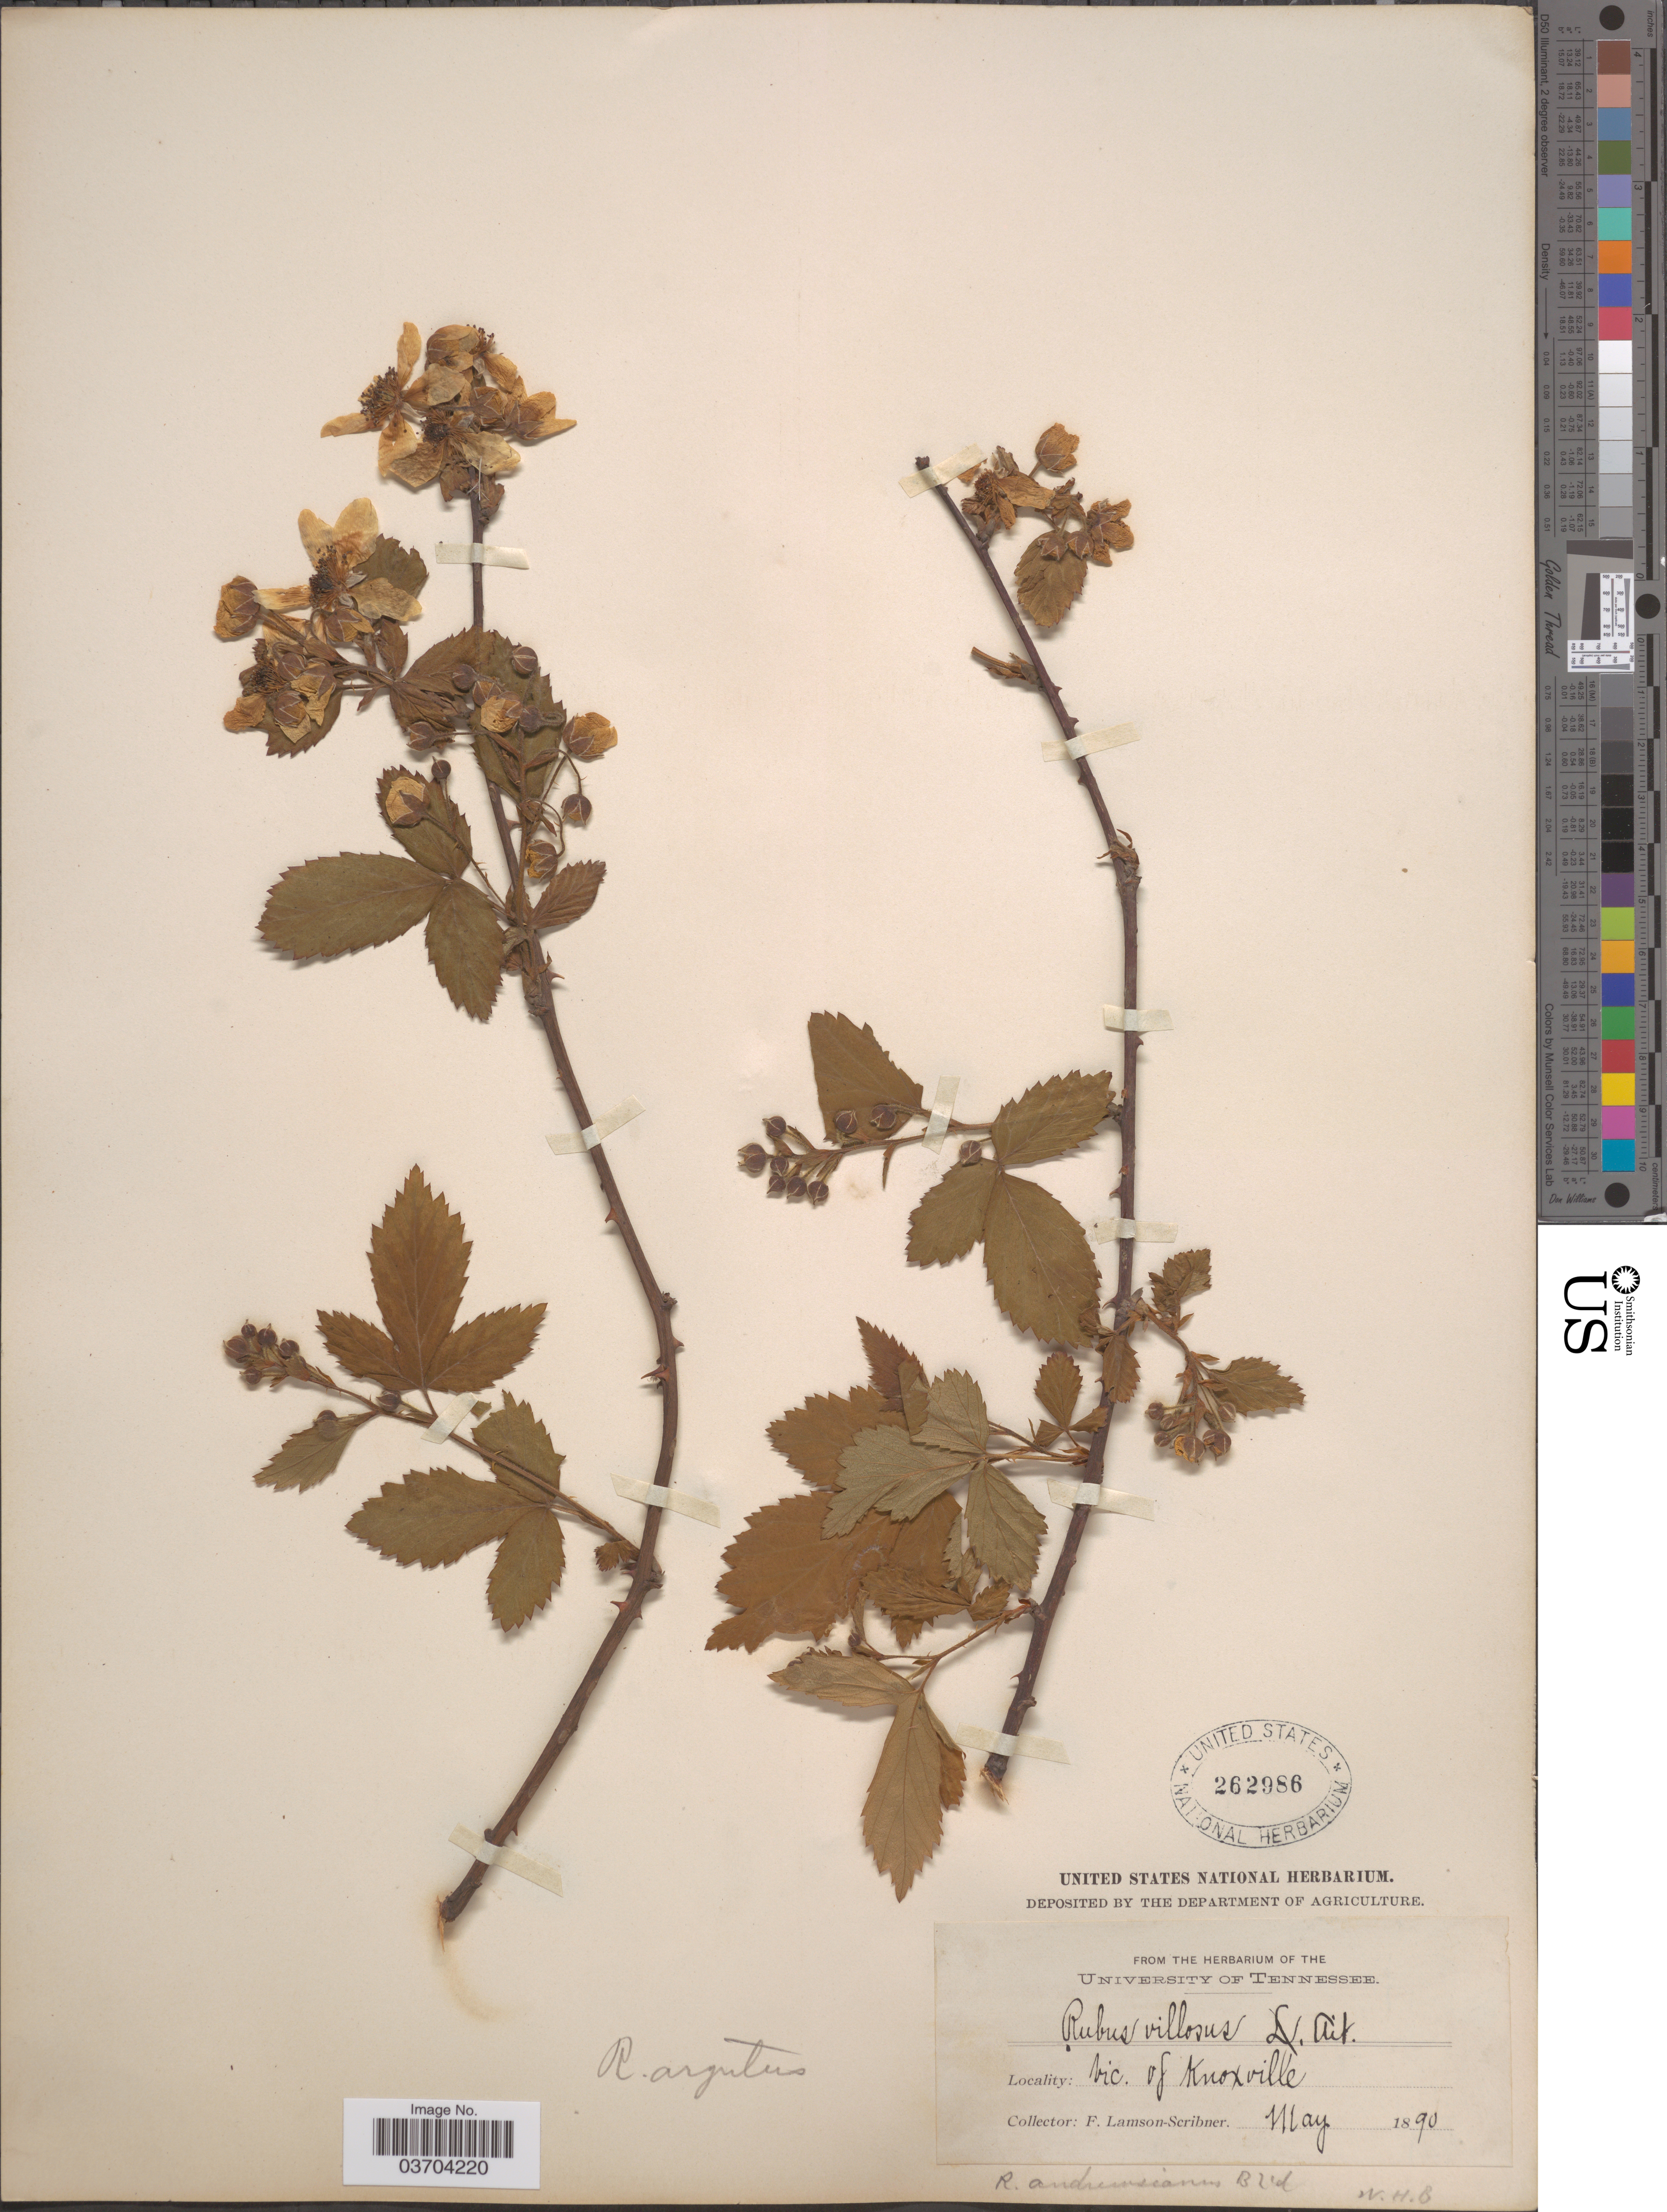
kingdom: Plantae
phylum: Tracheophyta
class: Magnoliopsida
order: Rosales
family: Rosaceae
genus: Rubus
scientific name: Rubus argutus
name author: Link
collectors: F. Lamson-Scribner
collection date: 1890-05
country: United States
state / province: Tennessee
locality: Vic. of Knoxville.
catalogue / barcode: US 262986